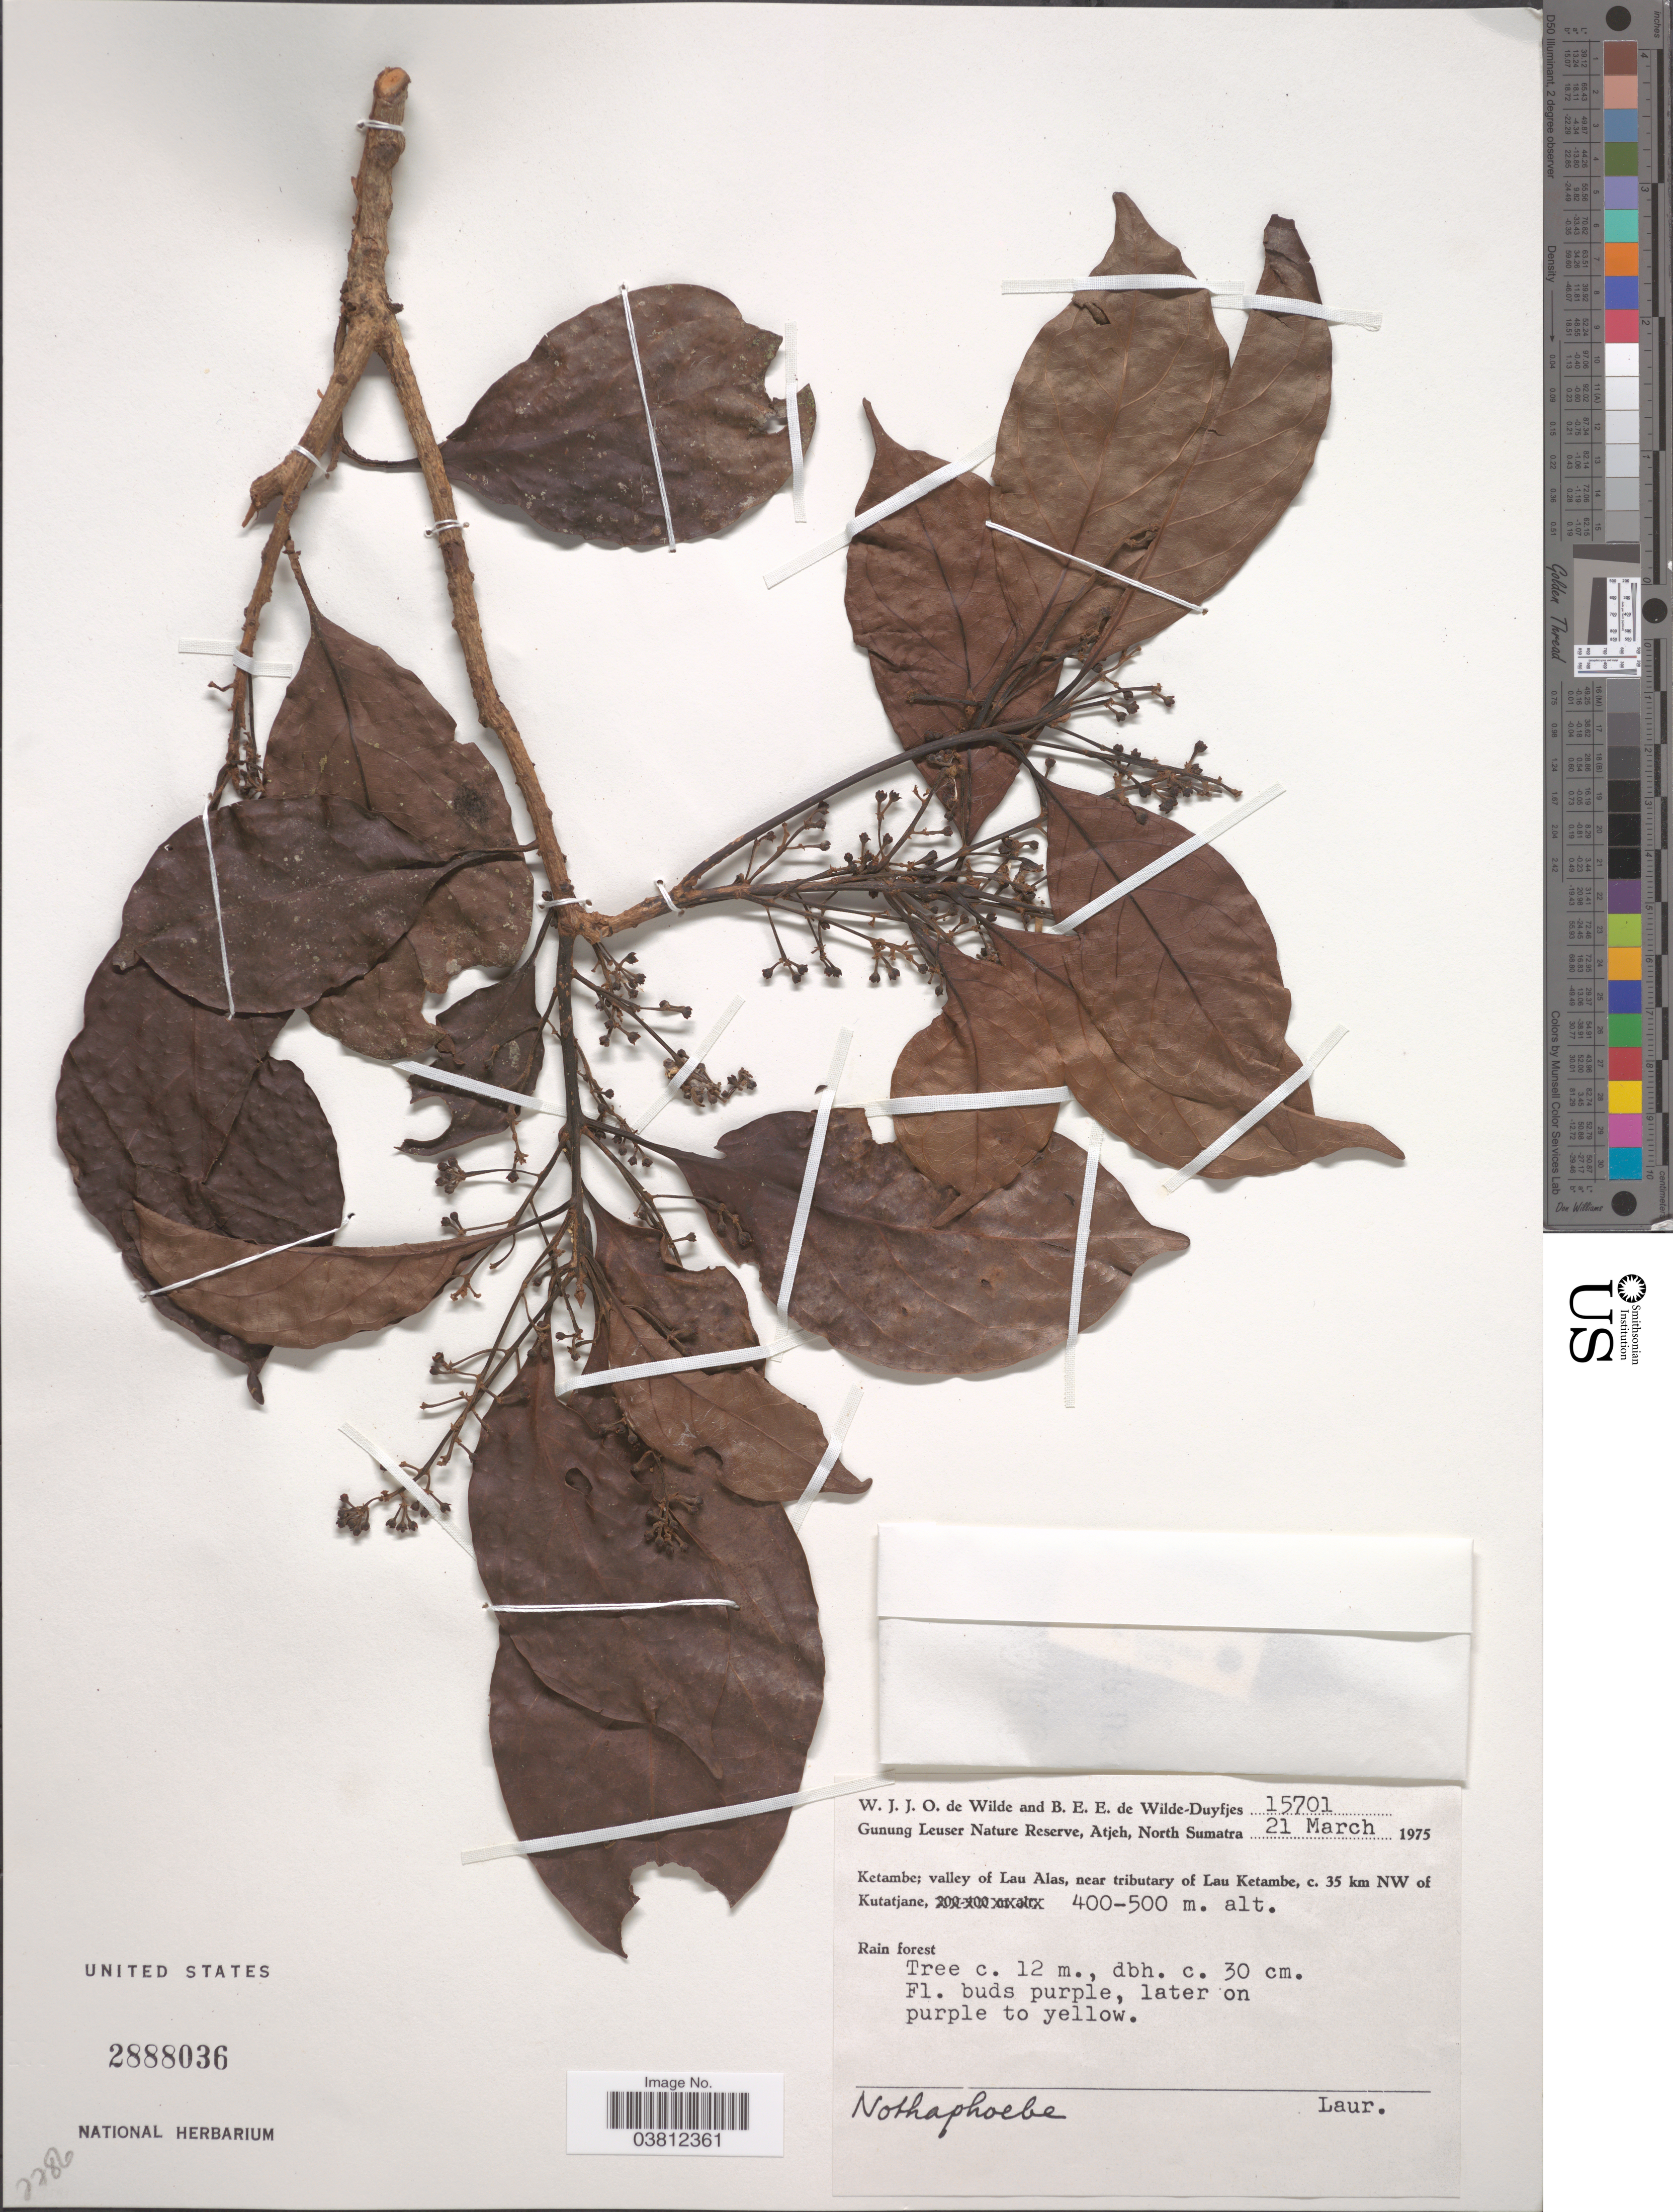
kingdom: Plantae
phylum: Tracheophyta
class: Magnoliopsida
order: Laurales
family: Lauraceae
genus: Nothaphoebe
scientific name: Nothaphoebe sp.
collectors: W. J. de Wilde & B. E. de Wilde-Duyfjes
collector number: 15701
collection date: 1975-03-21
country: Indonesia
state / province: Sumatra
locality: Gunung Leuser Nature Reserve, Atjeh, North Sumatra. Ketambe; valley of Lau Alas, near tributary of Lau Ketambe, c. 35 km NW of Kutatjane.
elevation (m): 400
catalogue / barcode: US 2888036